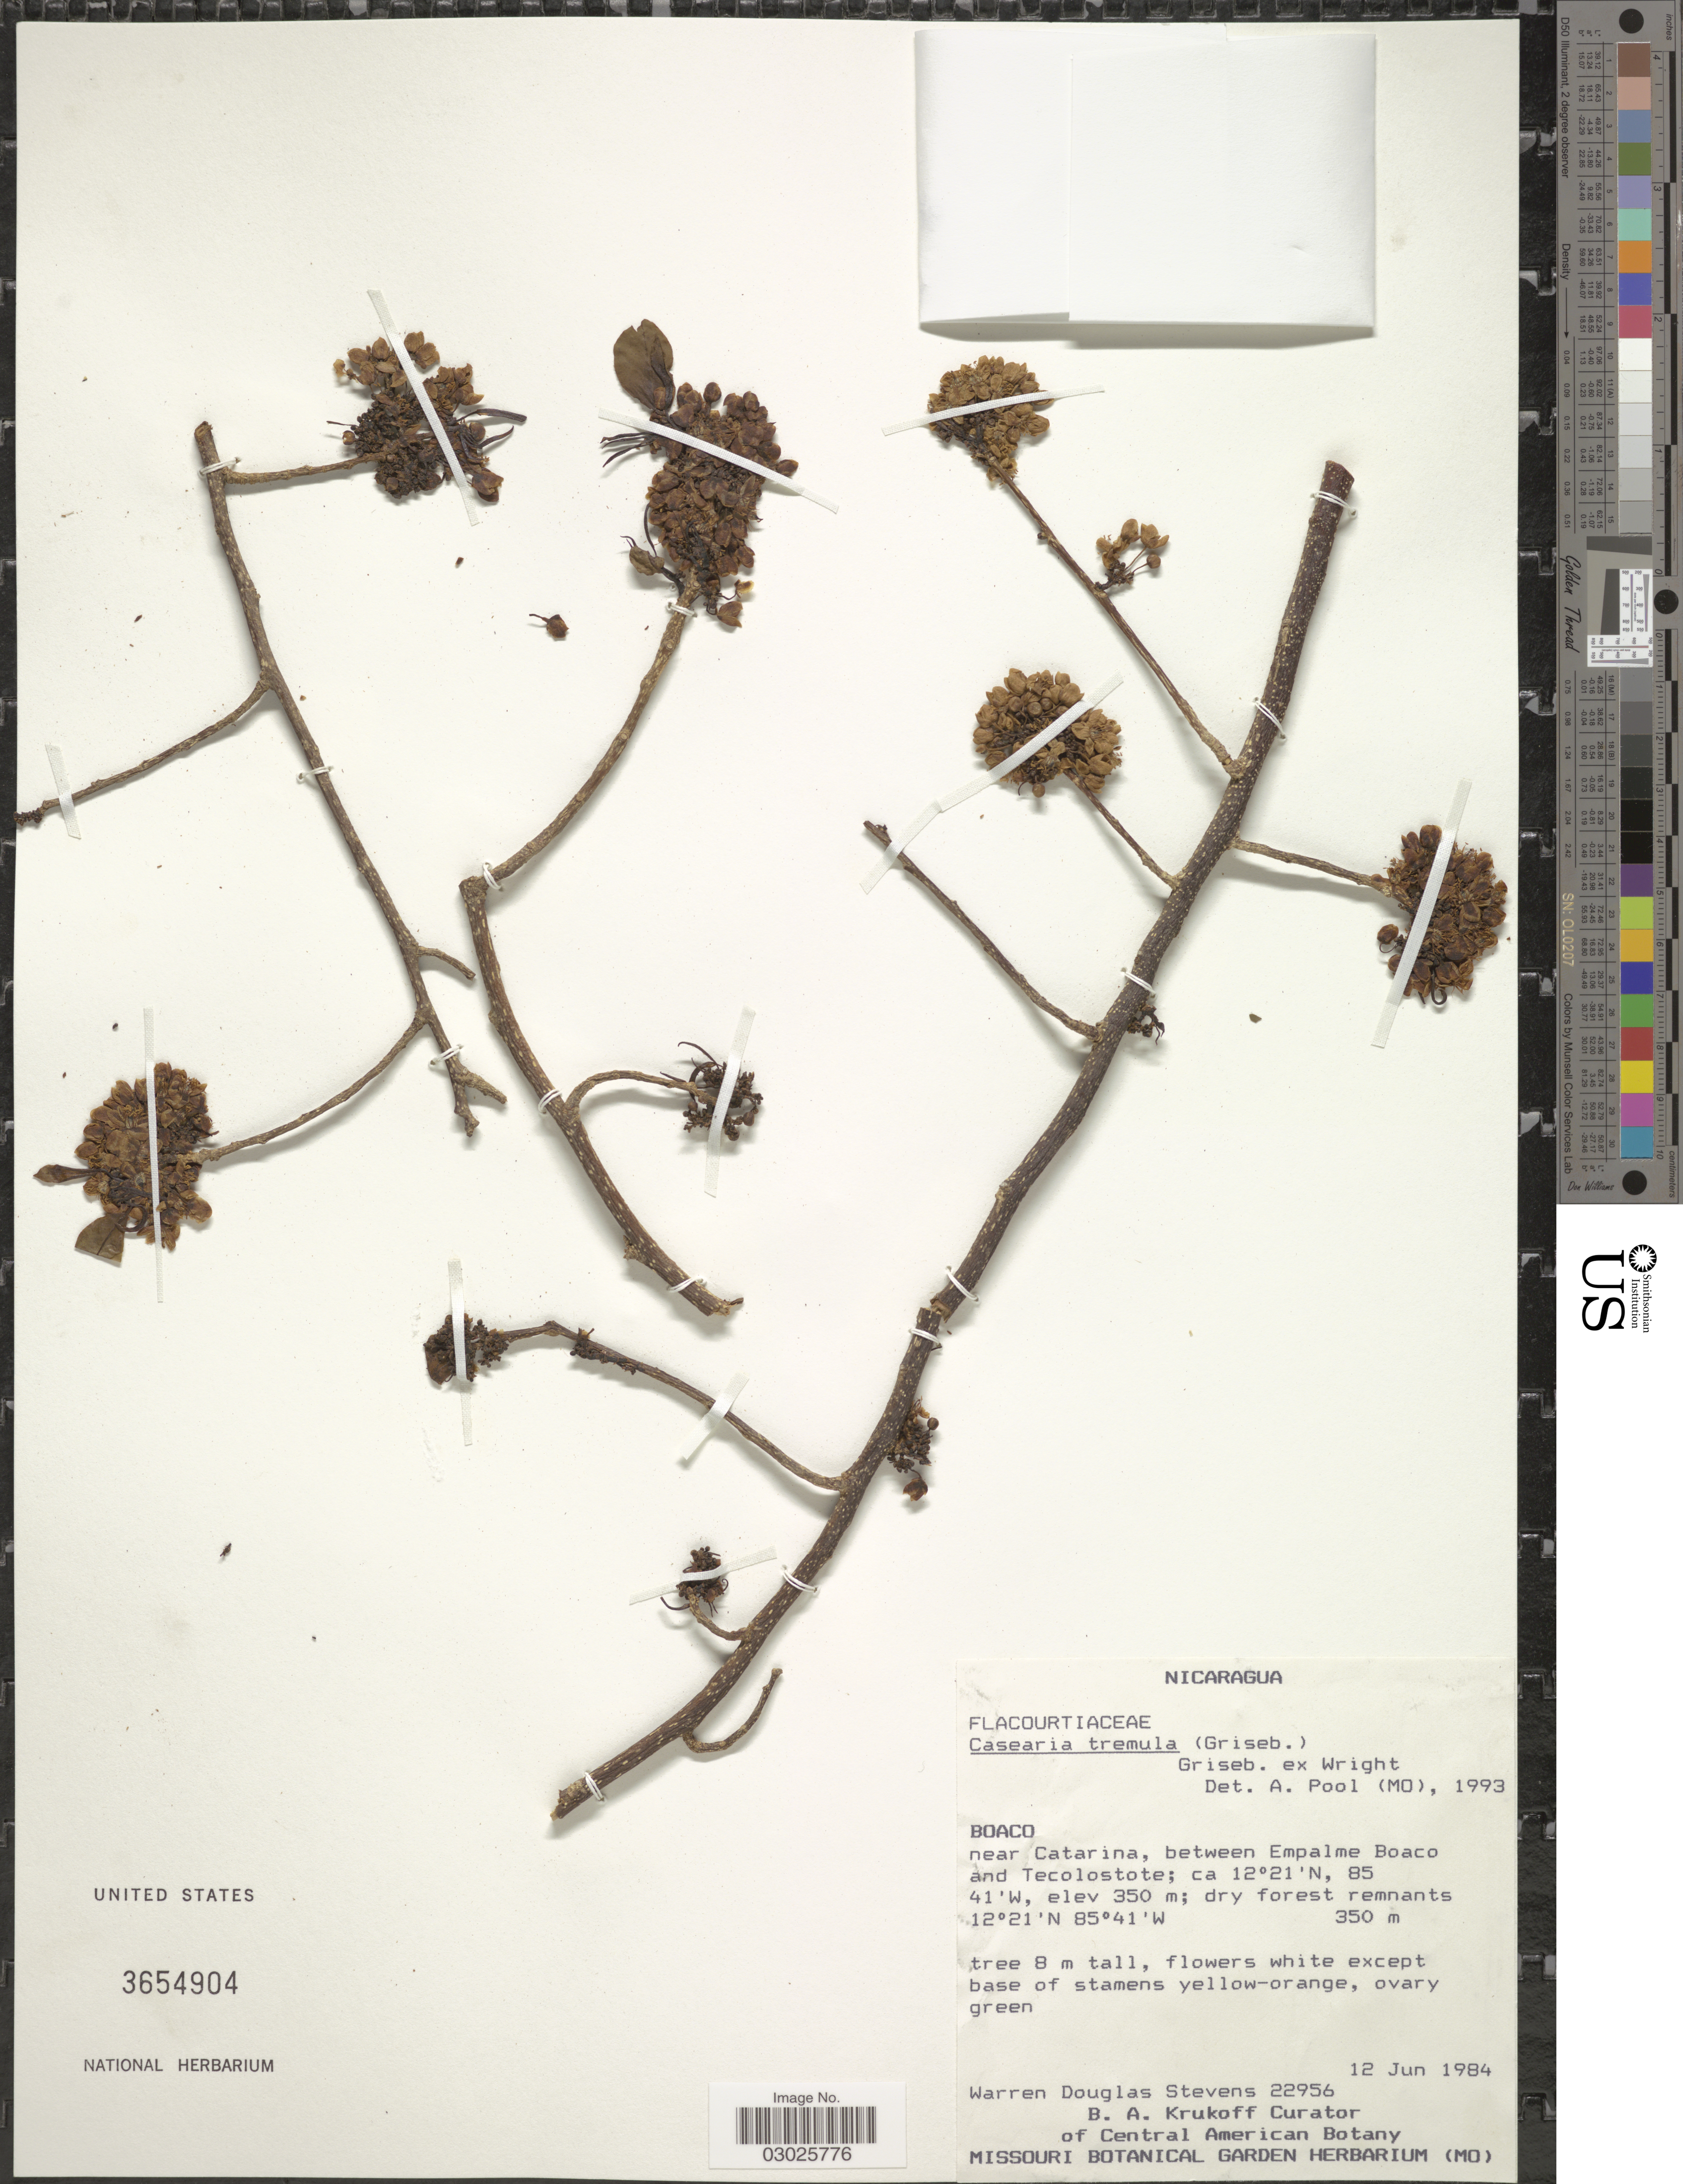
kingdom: Plantae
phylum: Tracheophyta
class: Magnoliopsida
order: Malpighiales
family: Salicaceae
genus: Casearia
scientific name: Casearia tremula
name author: (Griseb.) Griseb. ex C. Wright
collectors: W. D. Stevens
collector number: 22956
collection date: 1984-06-12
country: Nicaragua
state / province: Boaco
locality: Bear Catarina, between Empalme Boaco and Tecolostote.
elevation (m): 350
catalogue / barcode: US 3654904